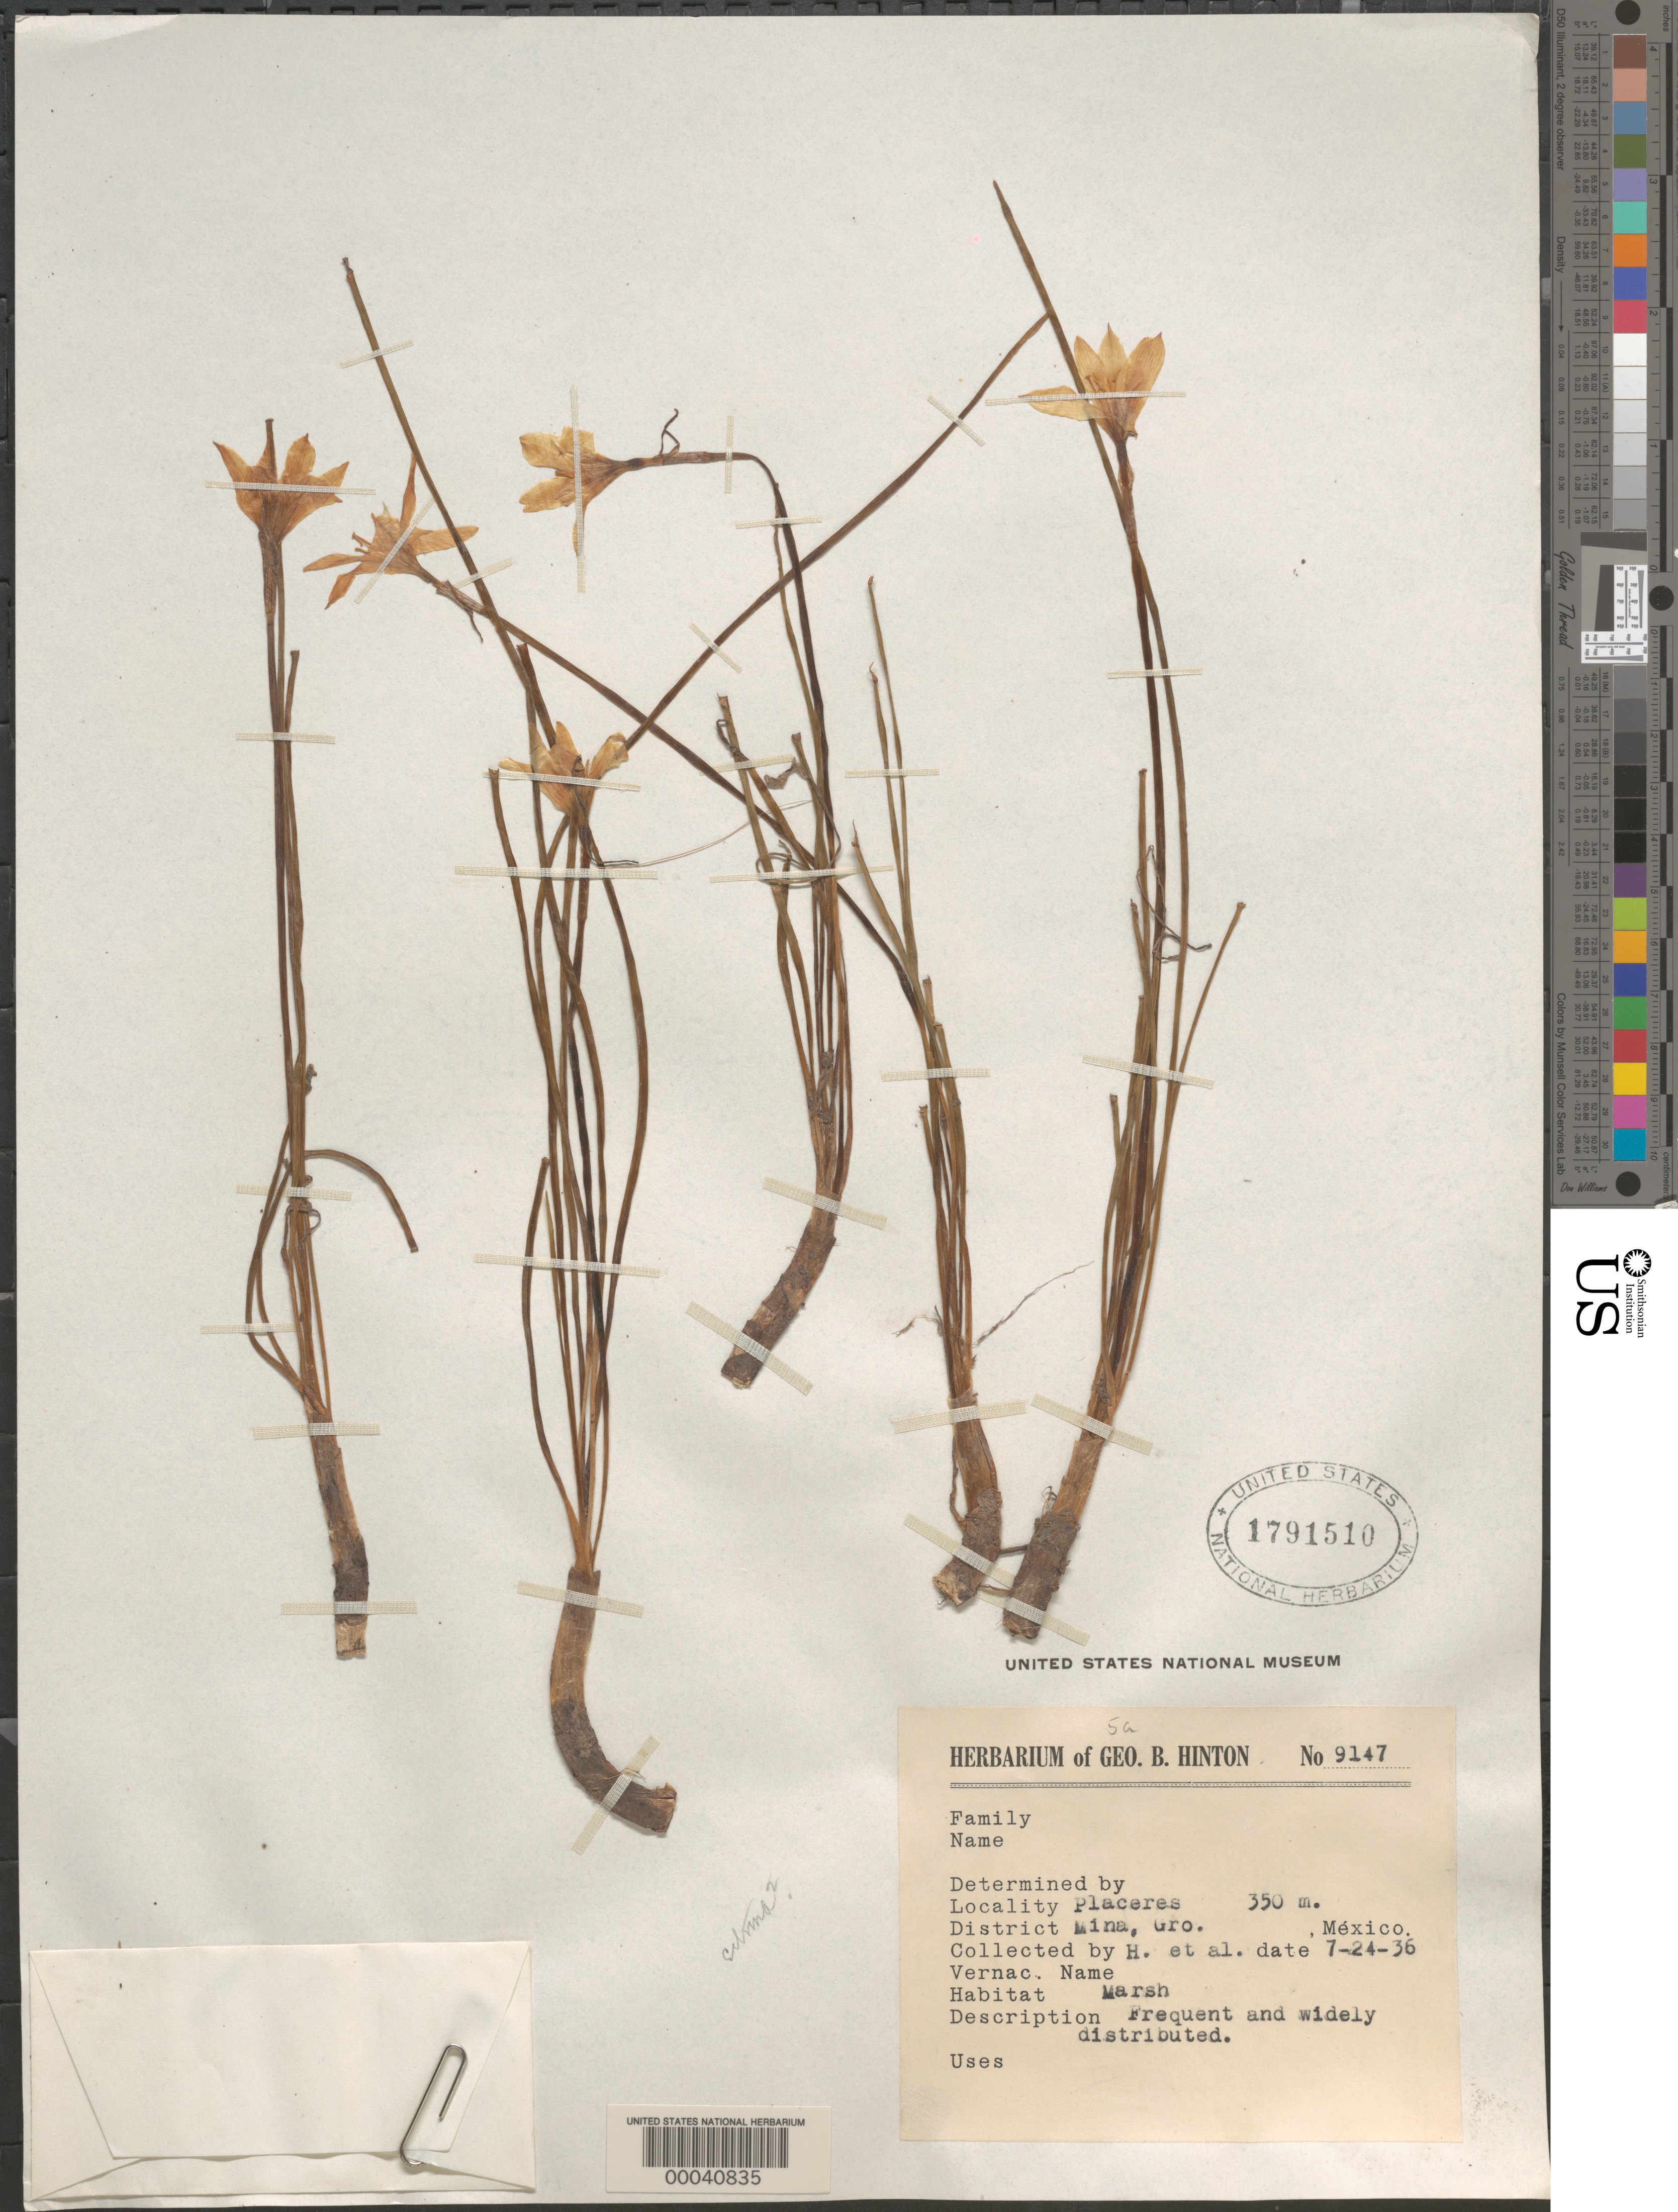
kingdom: Plantae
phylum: Tracheophyta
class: Liliopsida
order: Asparagales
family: Amaryllidaceae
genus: Zephyranthes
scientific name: Zephyranthes sp.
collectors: G. B. Hinton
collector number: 9147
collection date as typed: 24 Jul 1936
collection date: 1936-07-24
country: Mexico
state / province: Guerrero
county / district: Mina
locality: Placeres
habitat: Marsh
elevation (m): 350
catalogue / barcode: US 1791510